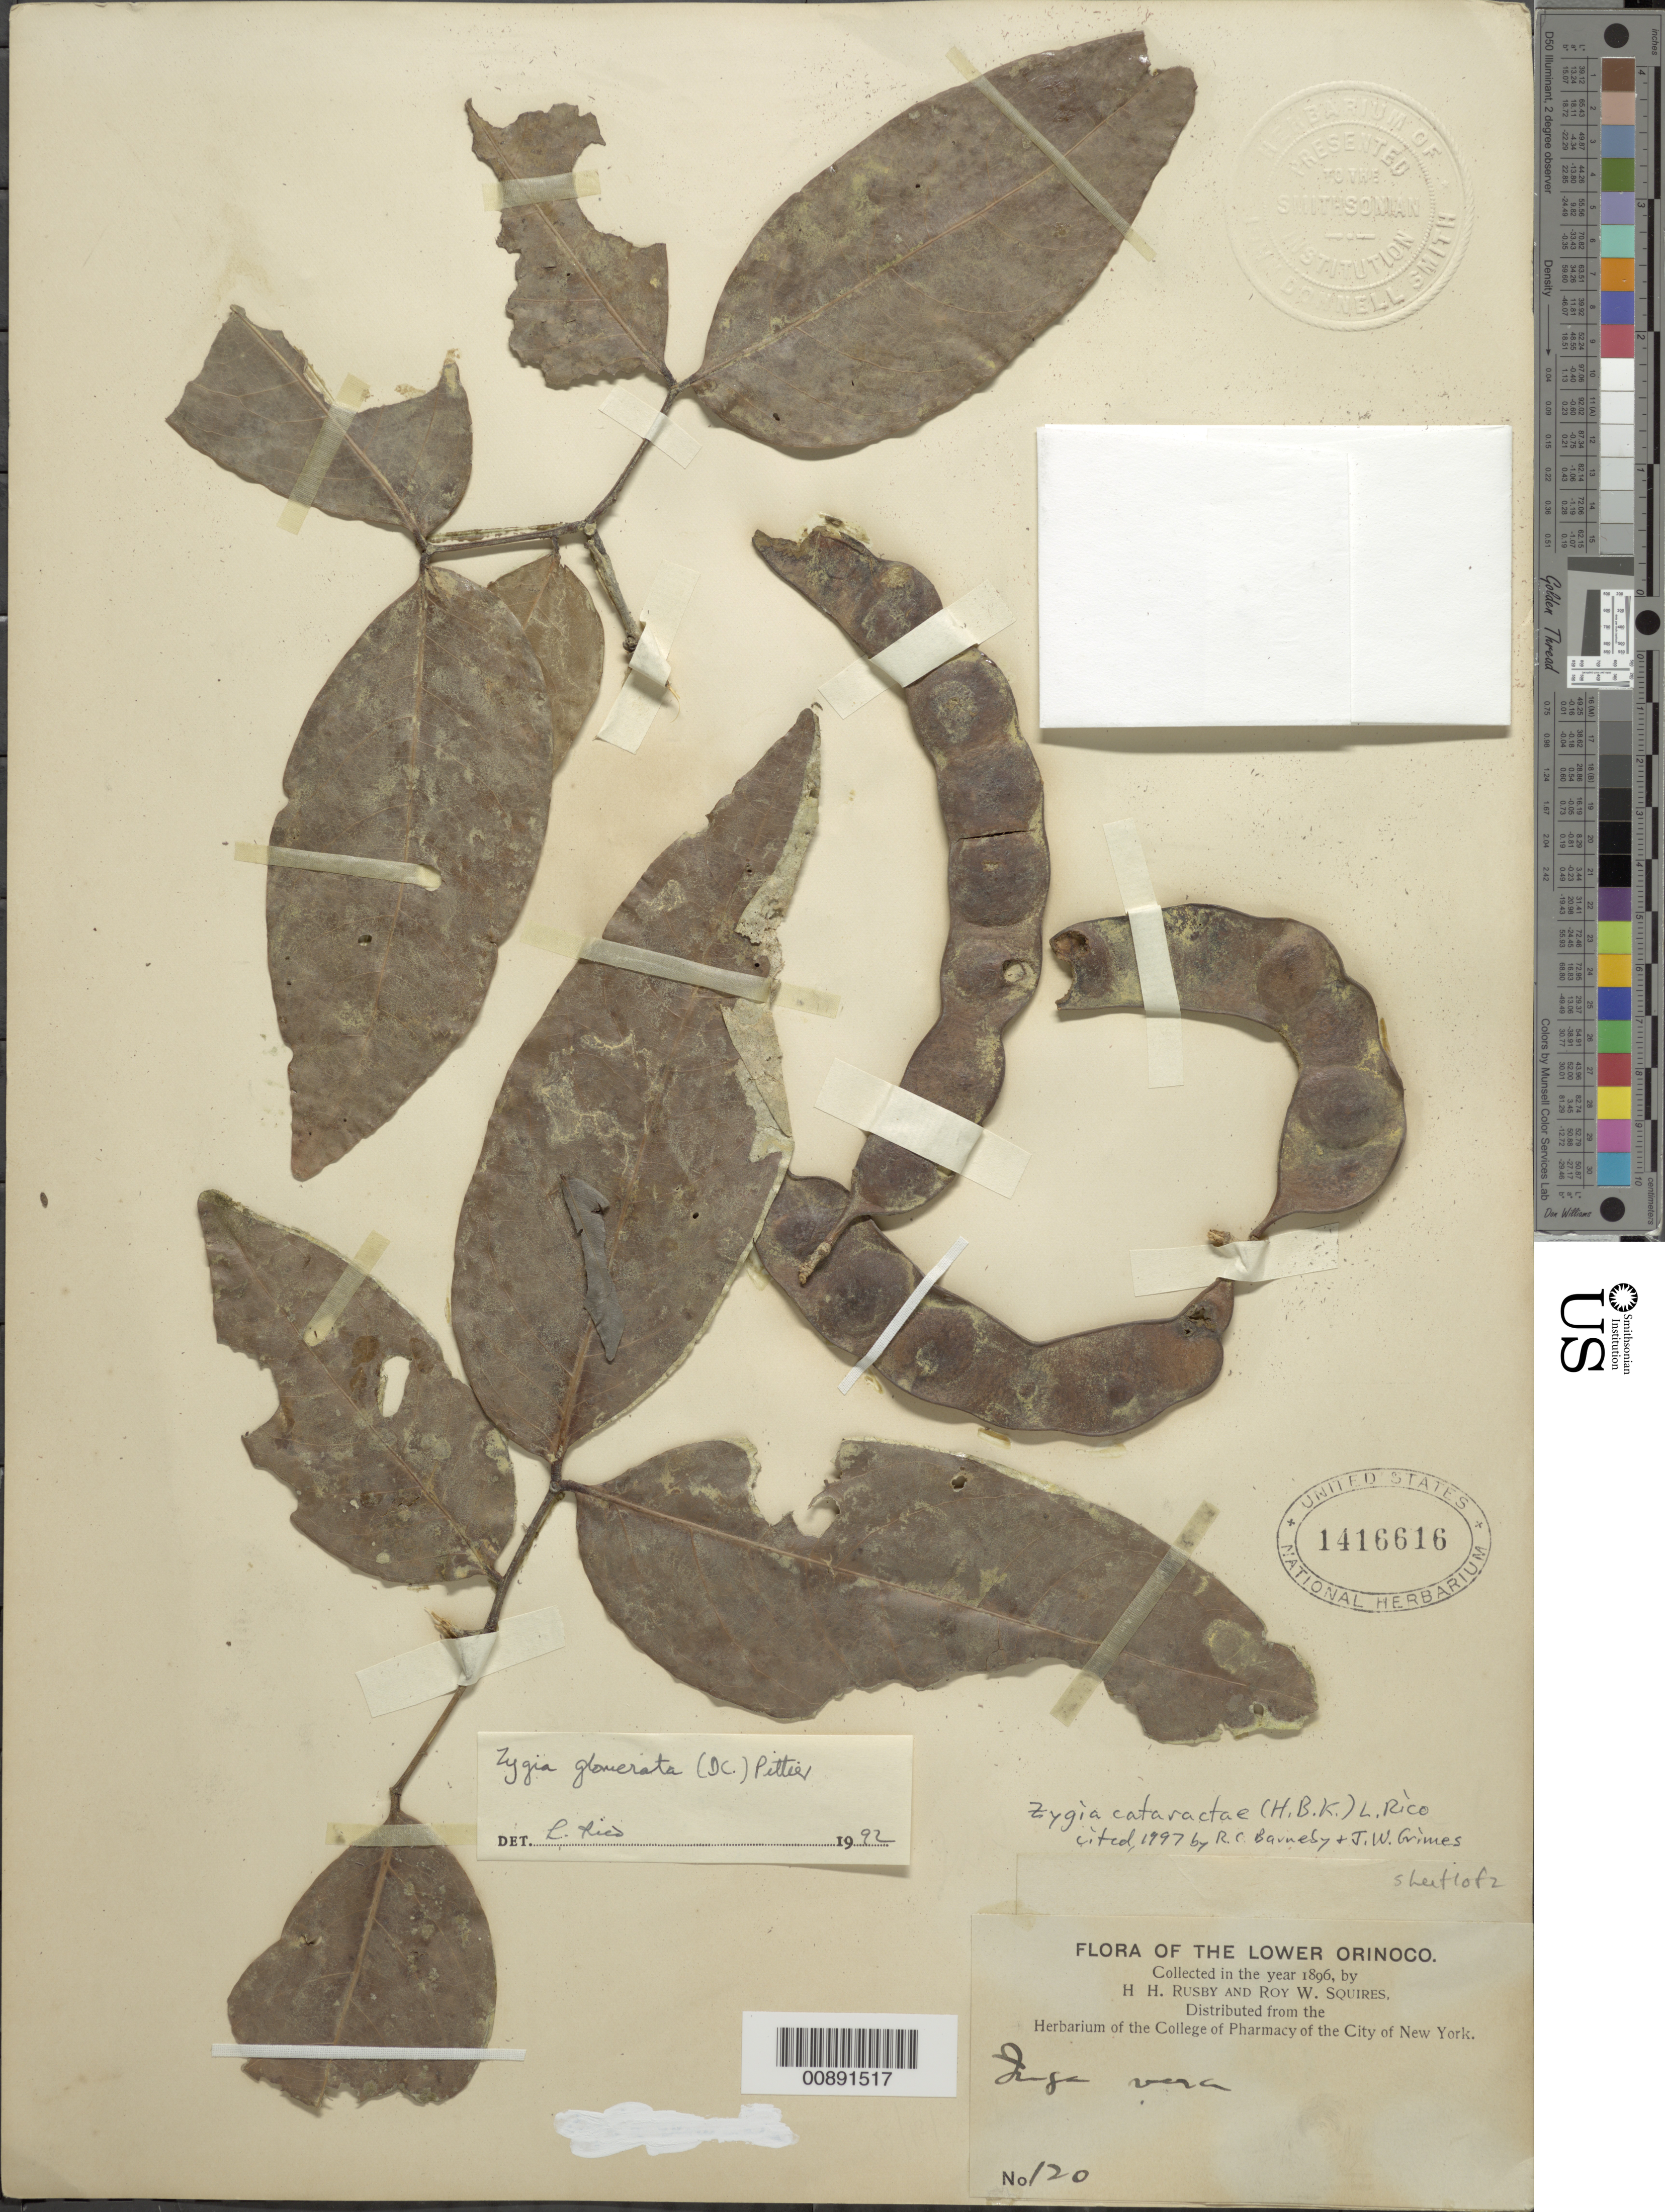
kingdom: Plantae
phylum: Tracheophyta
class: Magnoliopsida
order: Fabales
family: Fabaceae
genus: Zygia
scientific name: Zygia cataractae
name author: (Kunth) L. Rico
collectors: H. H. Rusby & R. Squires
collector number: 120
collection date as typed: May 1896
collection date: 1896-05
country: Venezuela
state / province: Delta Amacuro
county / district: Antonio Díaz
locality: Lower Orinoco, Eleanor Creek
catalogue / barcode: US 1416616